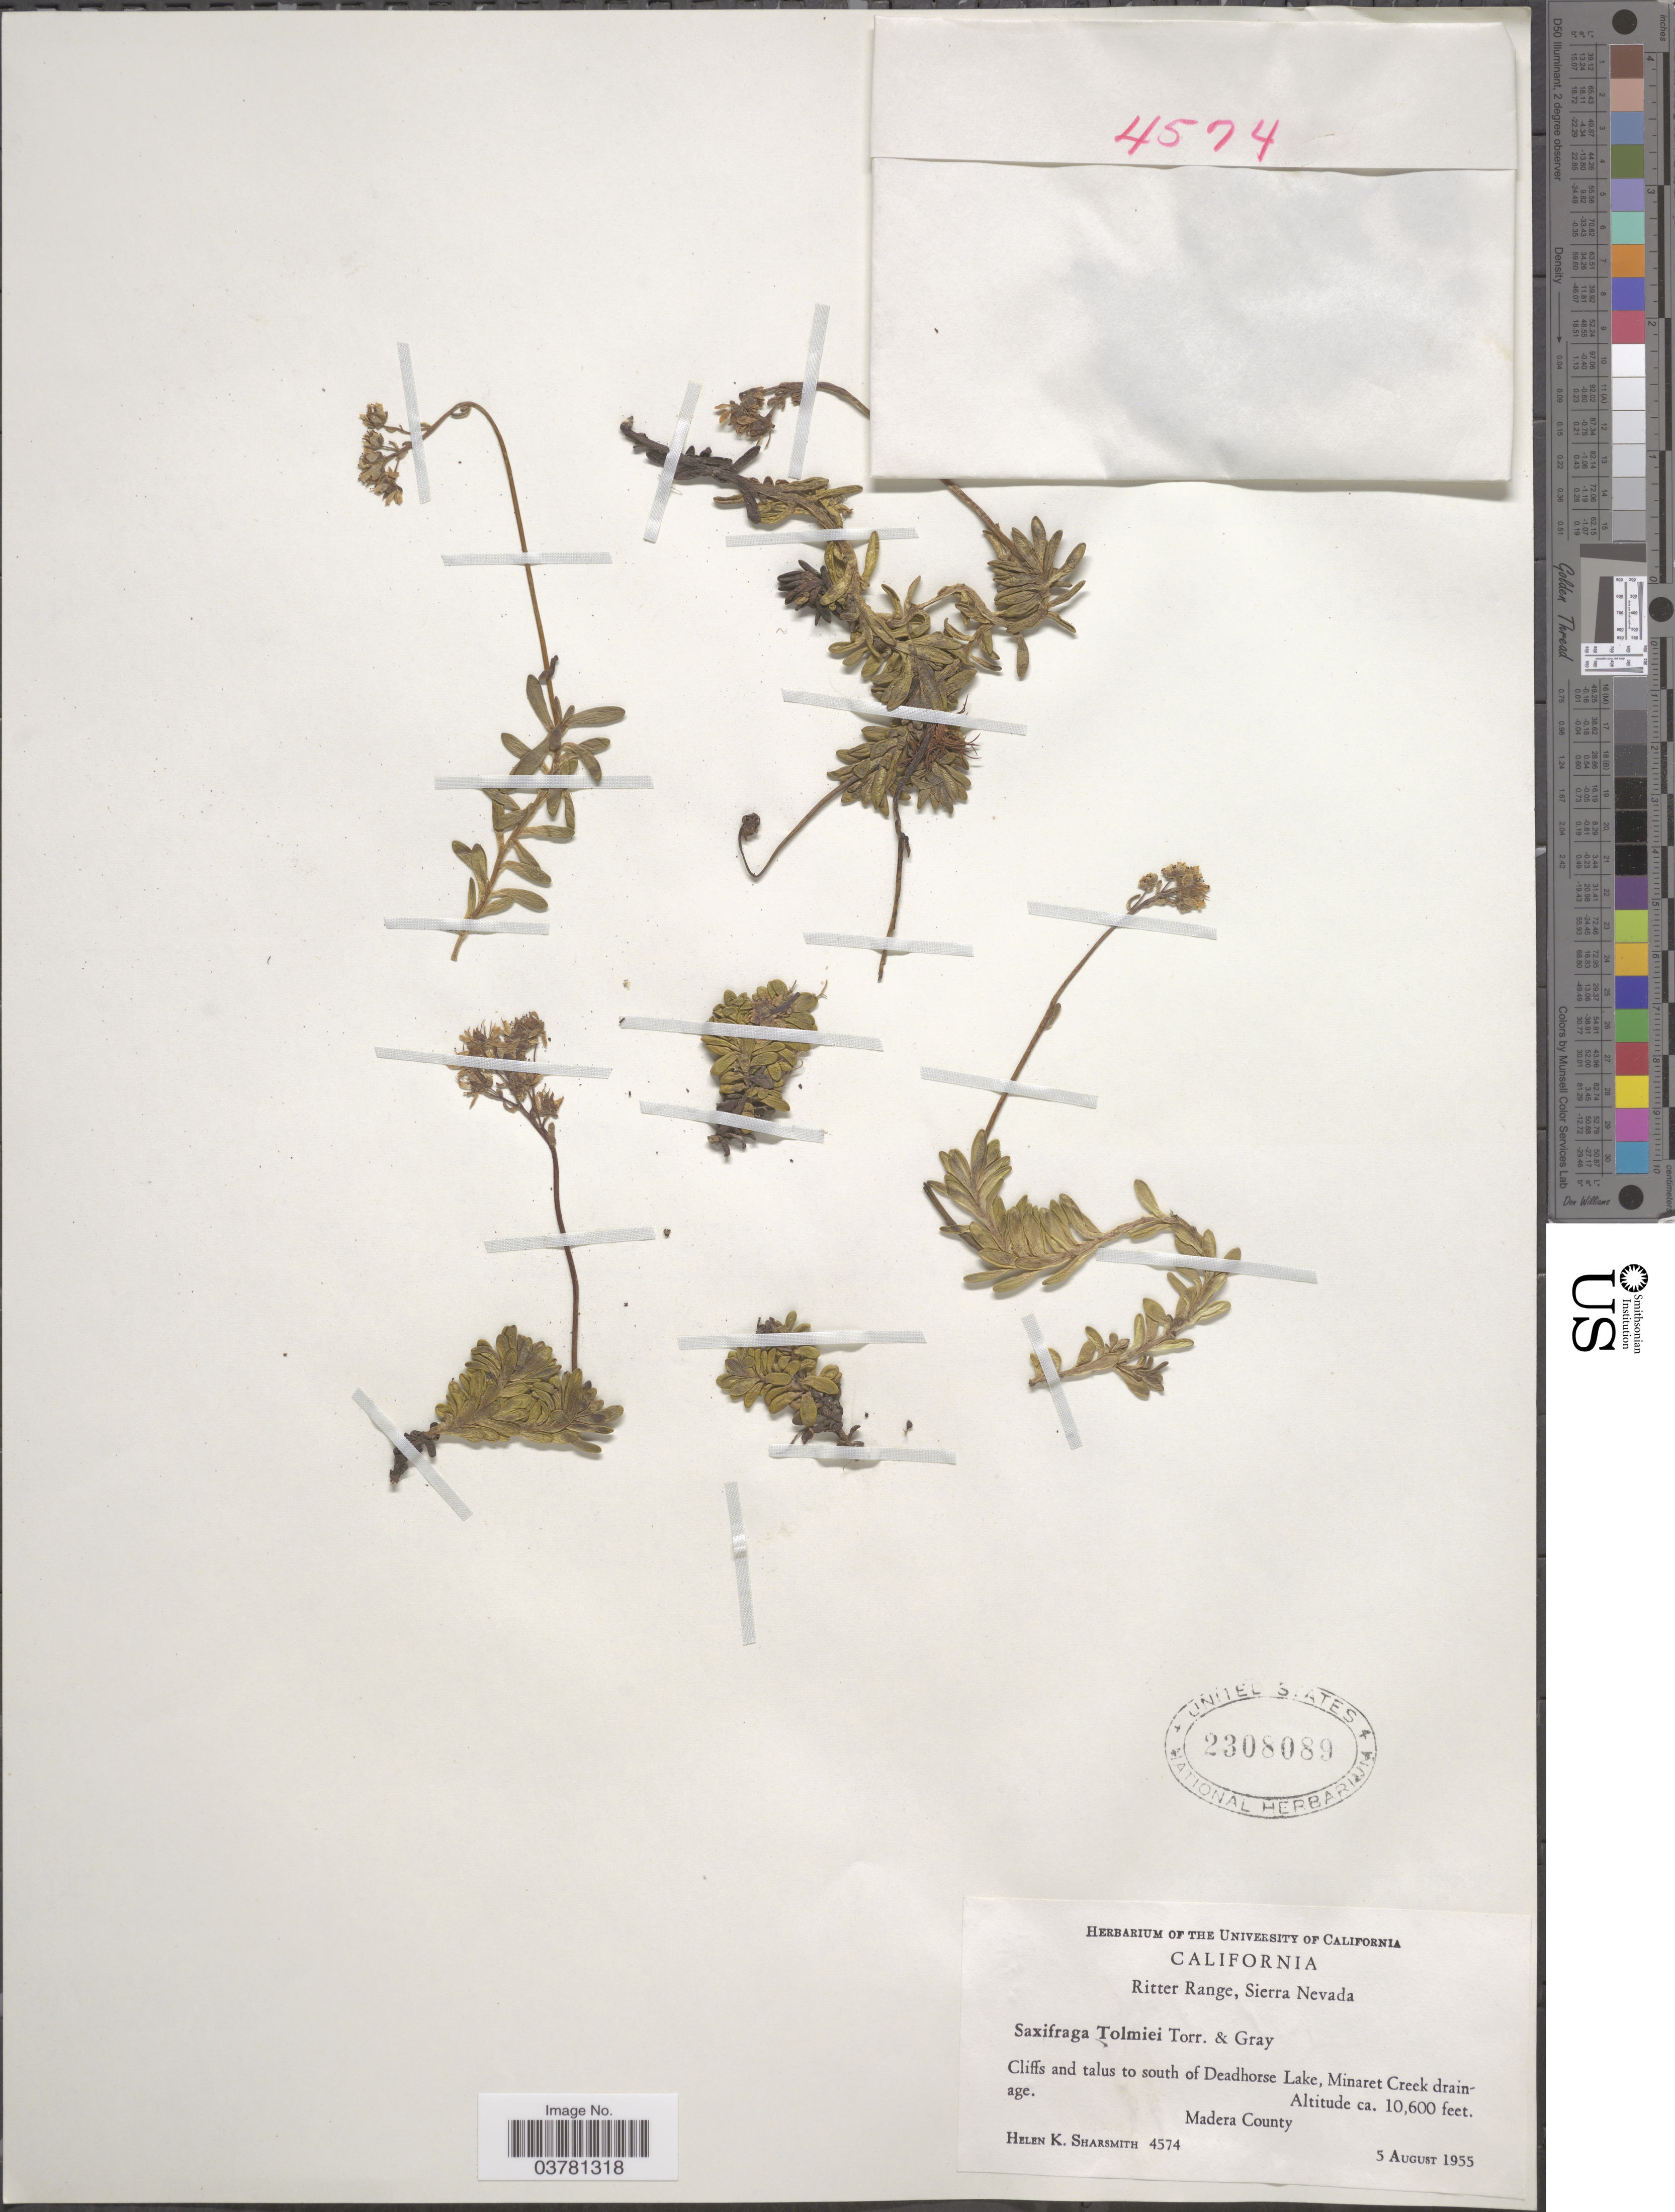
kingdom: Plantae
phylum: Tracheophyta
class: Magnoliopsida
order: Saxifragales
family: Saxifragaceae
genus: Micranthes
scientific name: Micranthes tolmiei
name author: (Torr. & A. Gray) Brouillet & Gornall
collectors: H. Sharsmith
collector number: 4574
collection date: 1955-08-05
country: United States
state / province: California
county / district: Madera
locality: Ritter Range, Sierra Nevada. Cliffs and talus to south of Deadhorse Lake, Minaret Creek drainage. Madera County.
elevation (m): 3231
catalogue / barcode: US 2308089